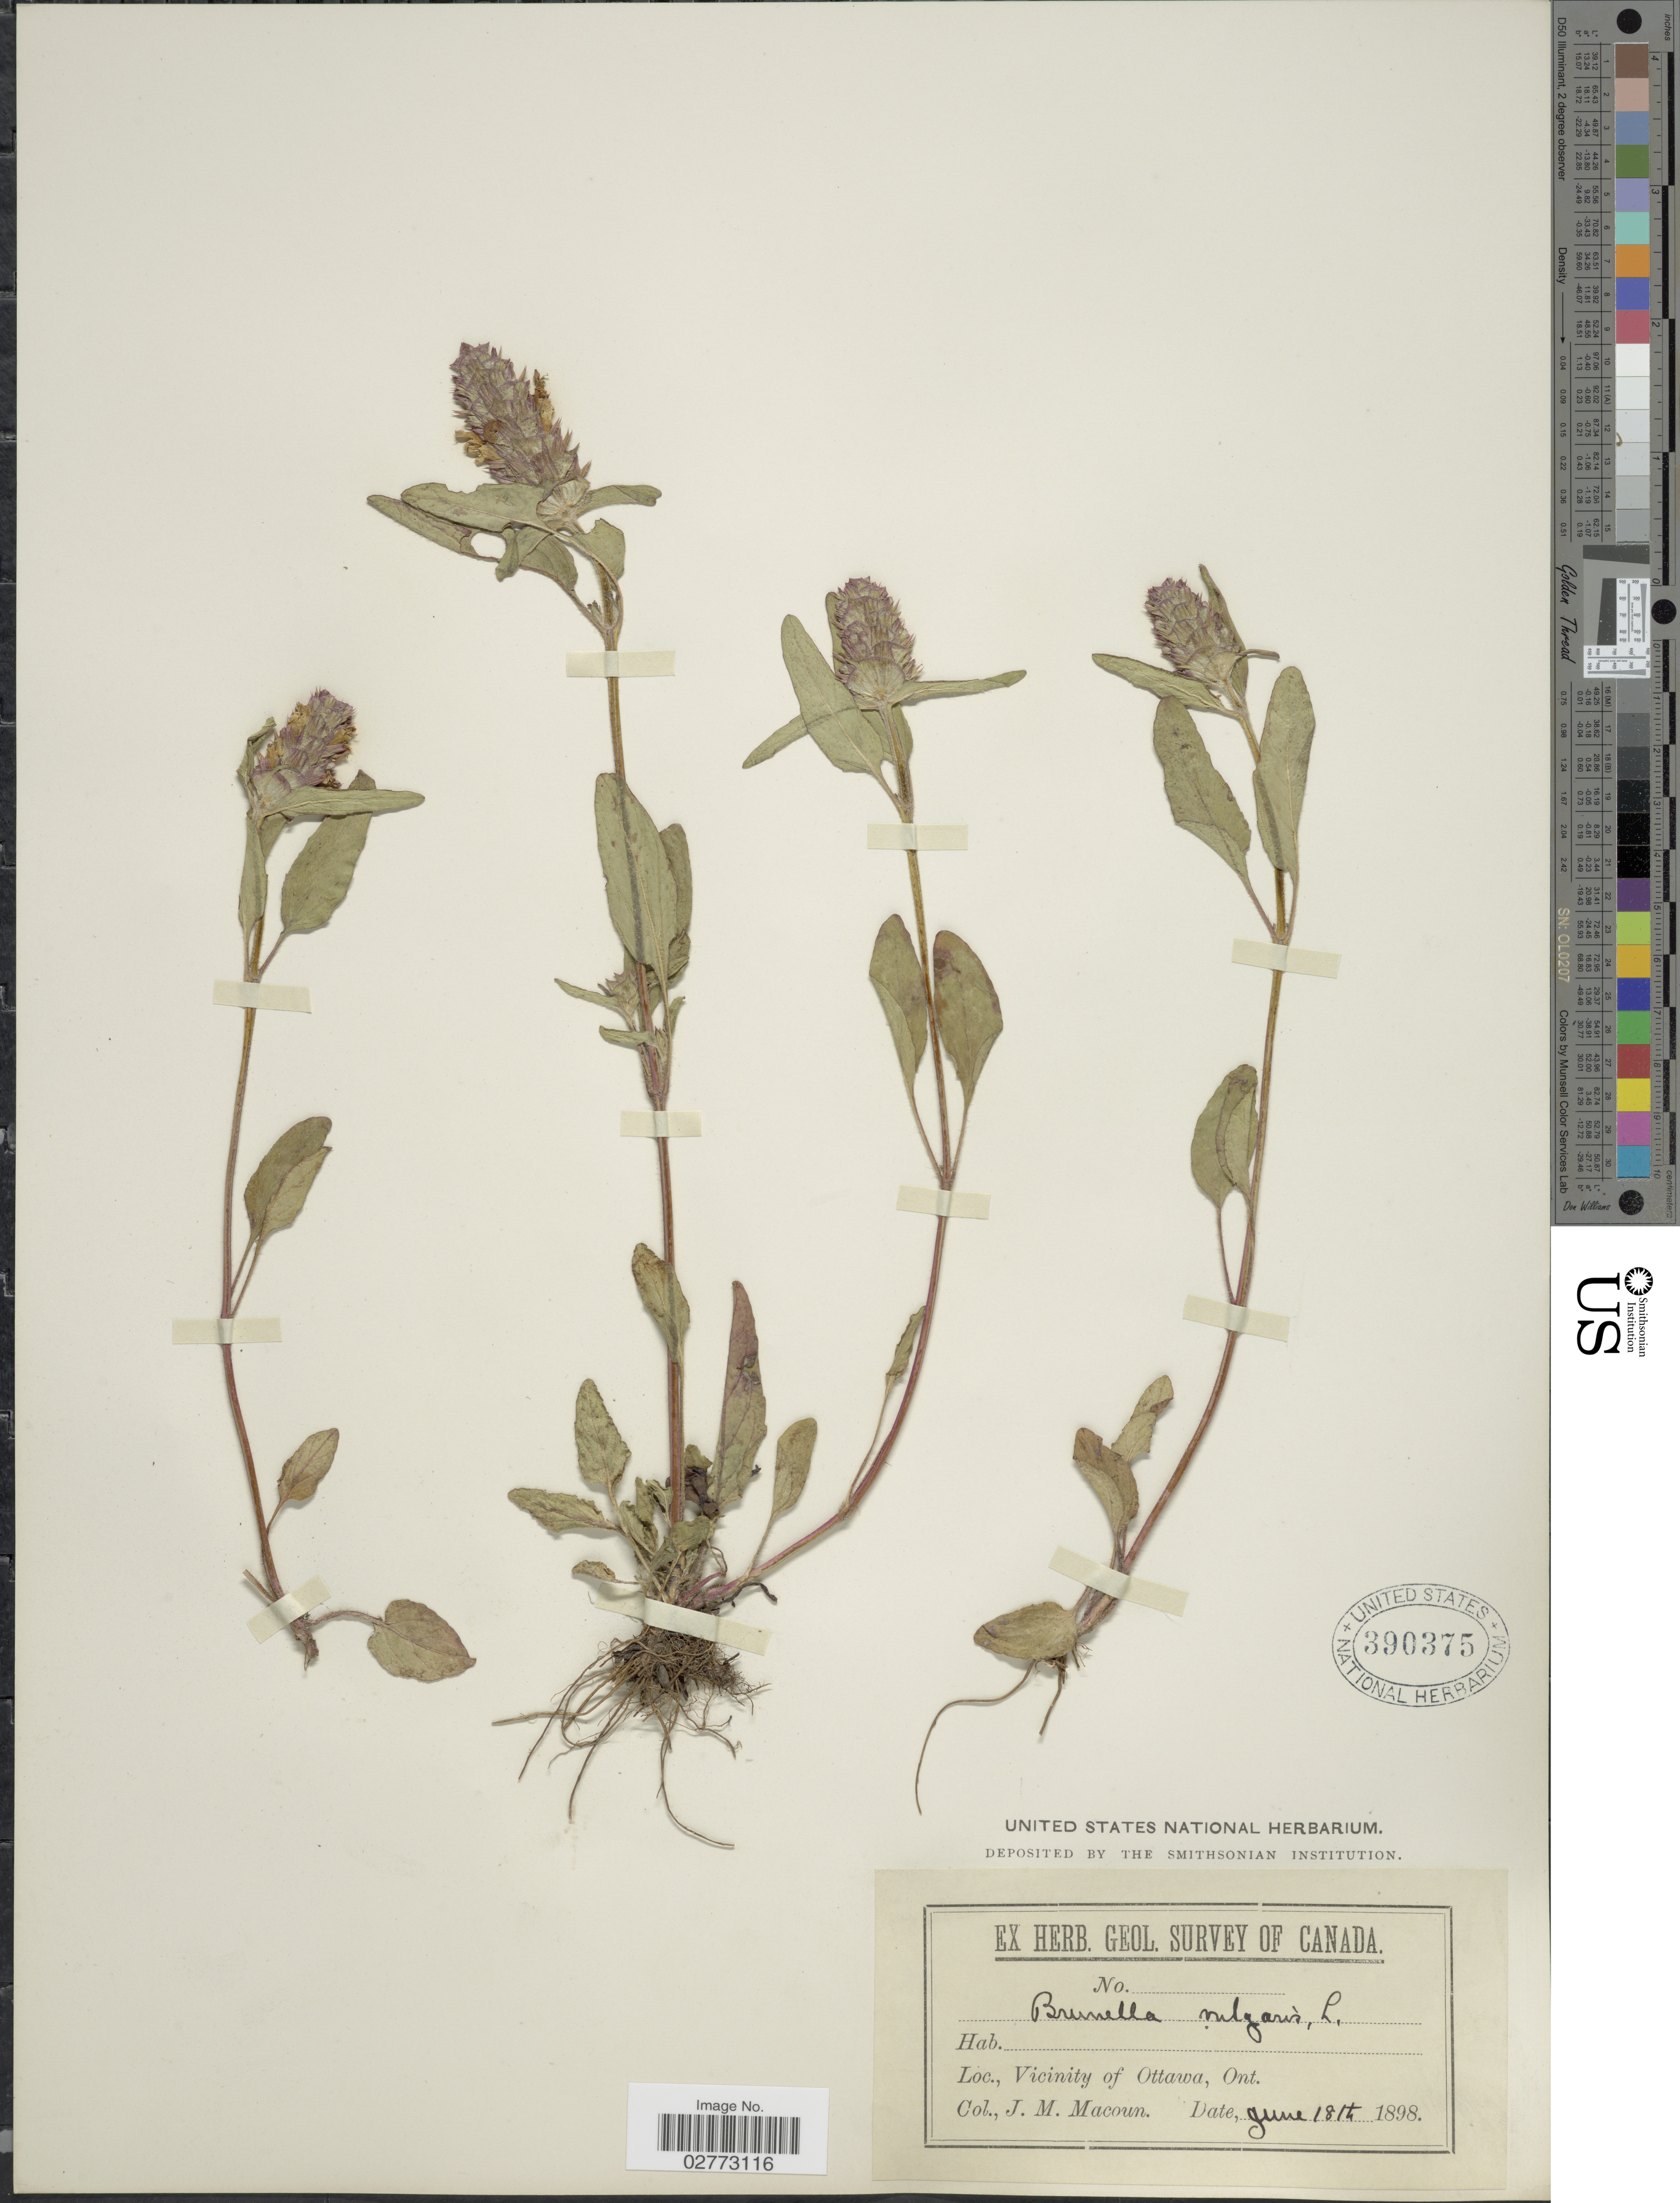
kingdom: Plantae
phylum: Tracheophyta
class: Magnoliopsida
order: Lamiales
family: Lamiaceae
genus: Prunella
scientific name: Prunella vulgaris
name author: L.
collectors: J. M. Macoun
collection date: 1898-06-18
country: Canada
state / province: Ontario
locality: Vicinity of Ottawa, Ont.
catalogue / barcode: US 390375